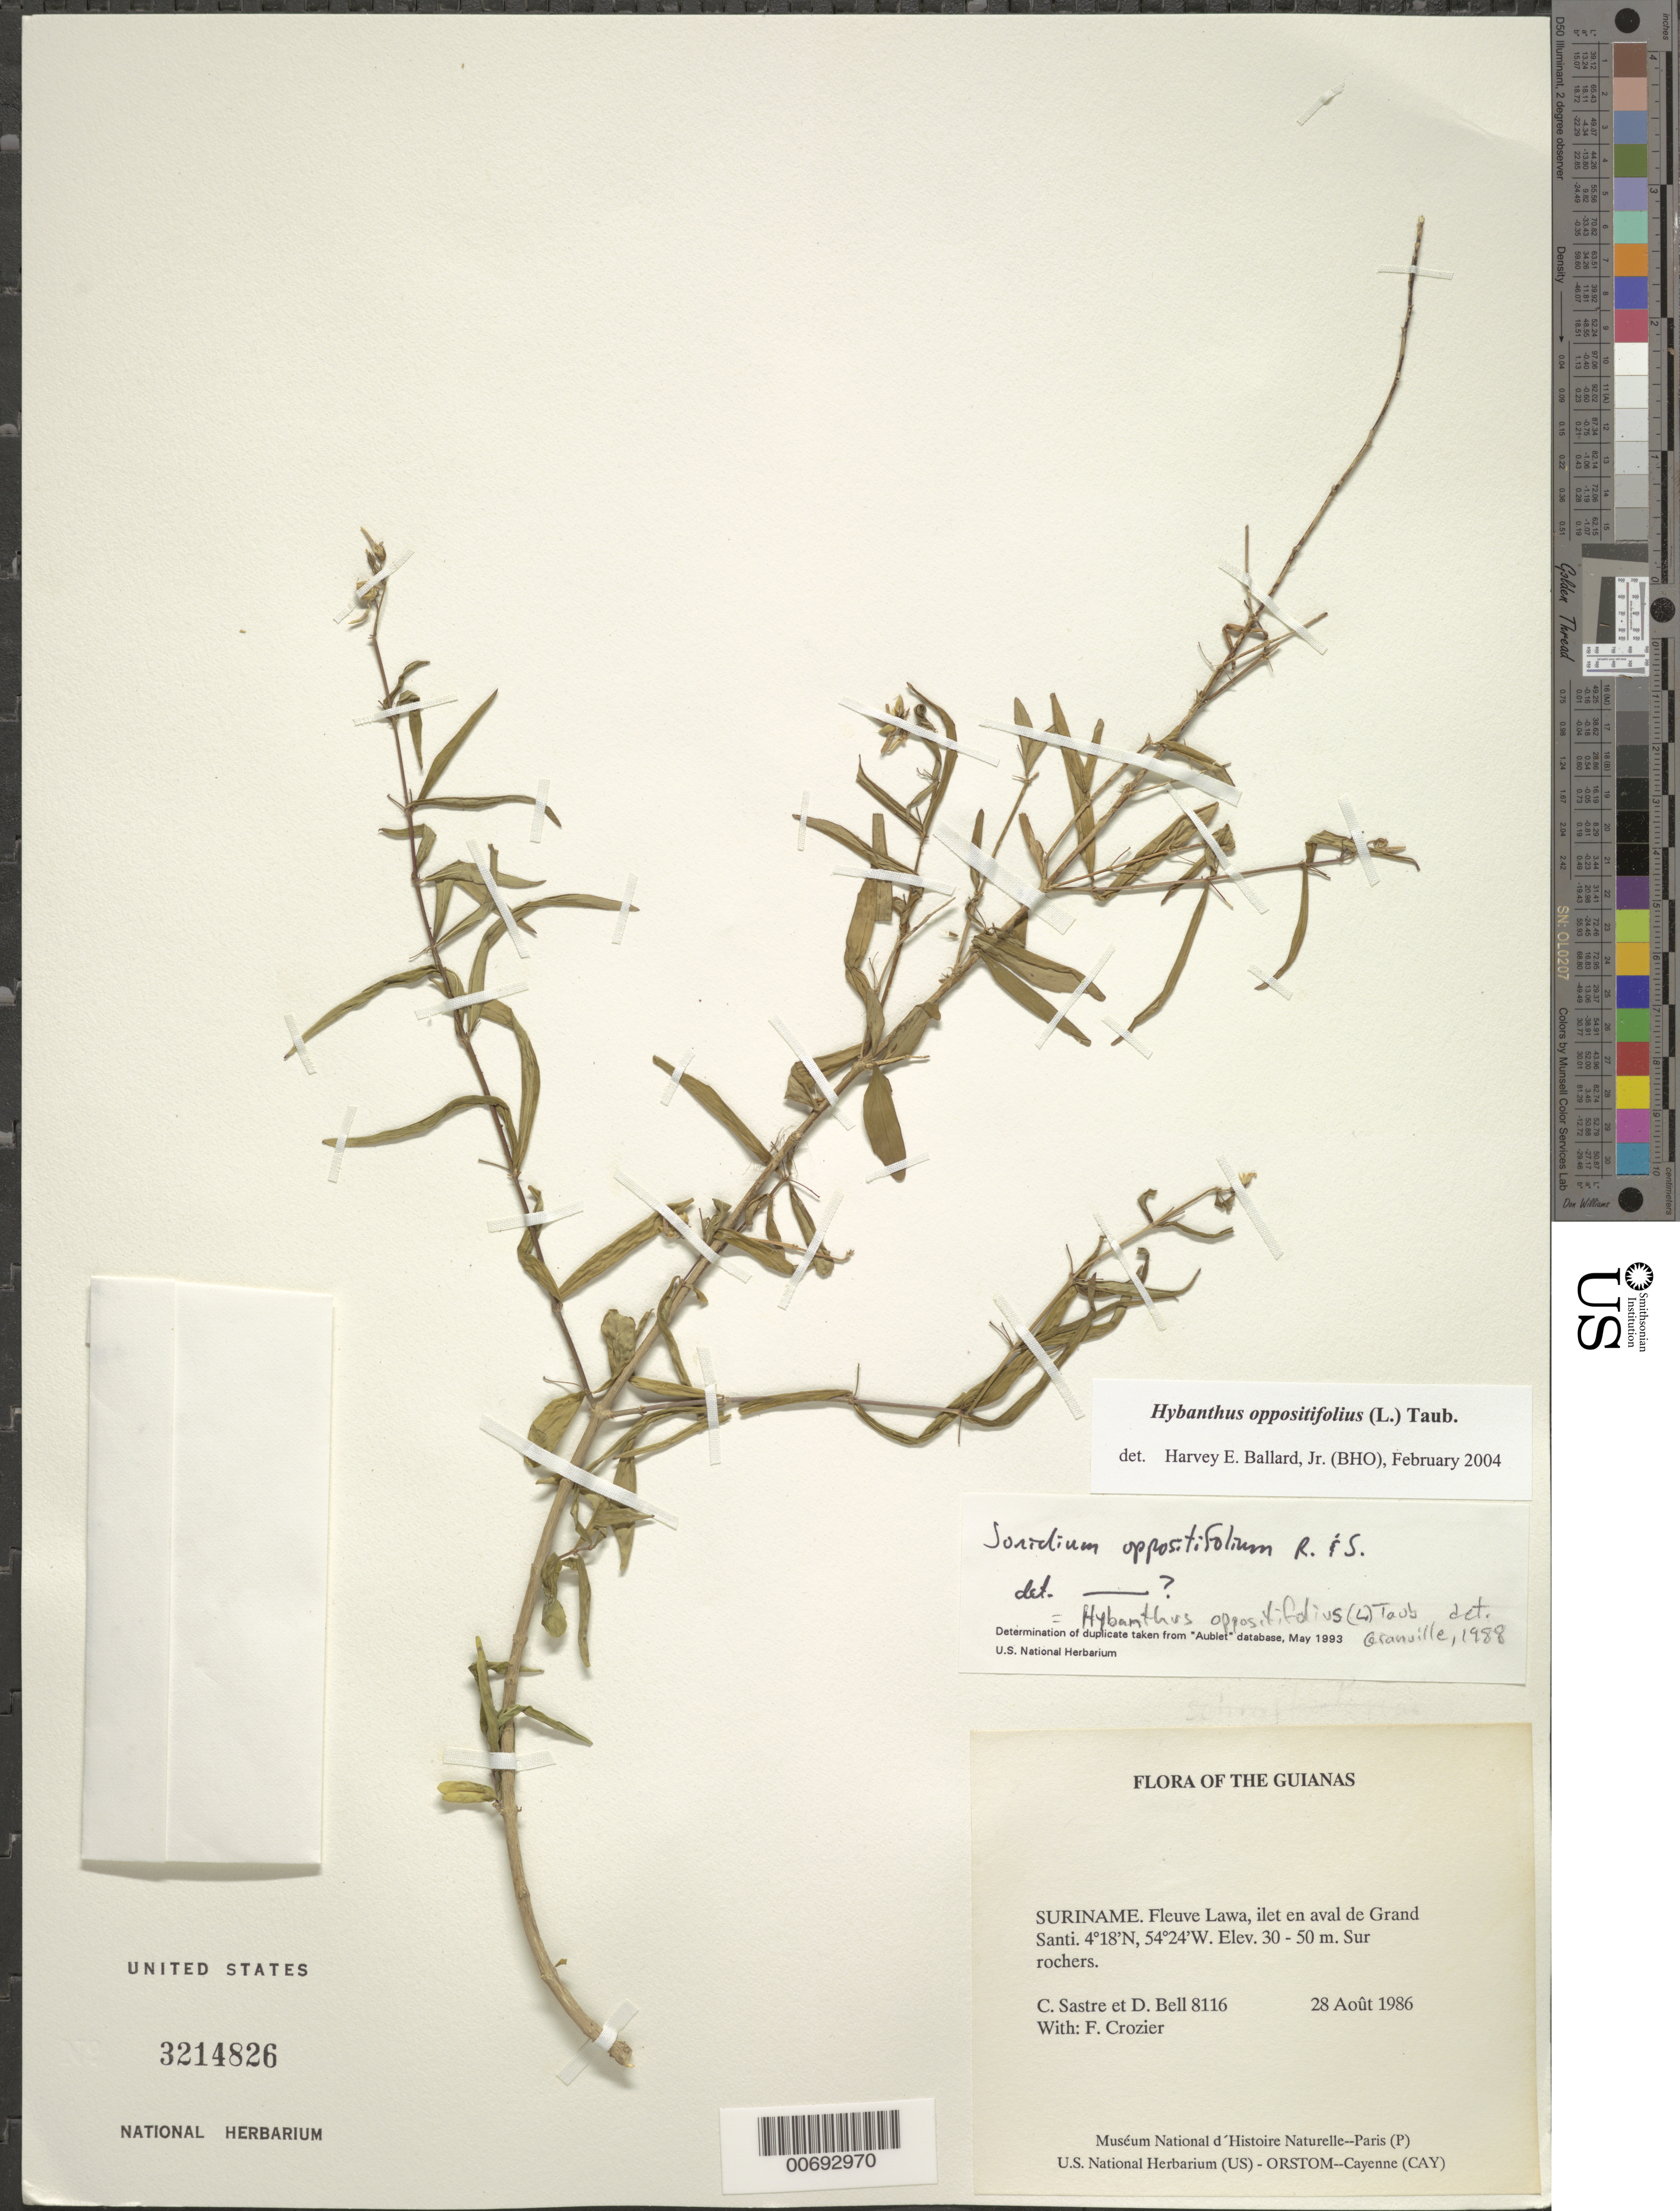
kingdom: Plantae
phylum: Tracheophyta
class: Magnoliopsida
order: Malpighiales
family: Violaceae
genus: Pombalia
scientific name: Pombalia oppositifolia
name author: (L.) Paula-Souza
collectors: C. H. L. Sastre, D. A. Bell & F. Crozier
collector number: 8116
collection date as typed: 28 August 1986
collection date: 1986-08-28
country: Suriname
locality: Fleuve Lawa, ilet en aval de Grand Santi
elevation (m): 30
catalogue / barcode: US 3214826